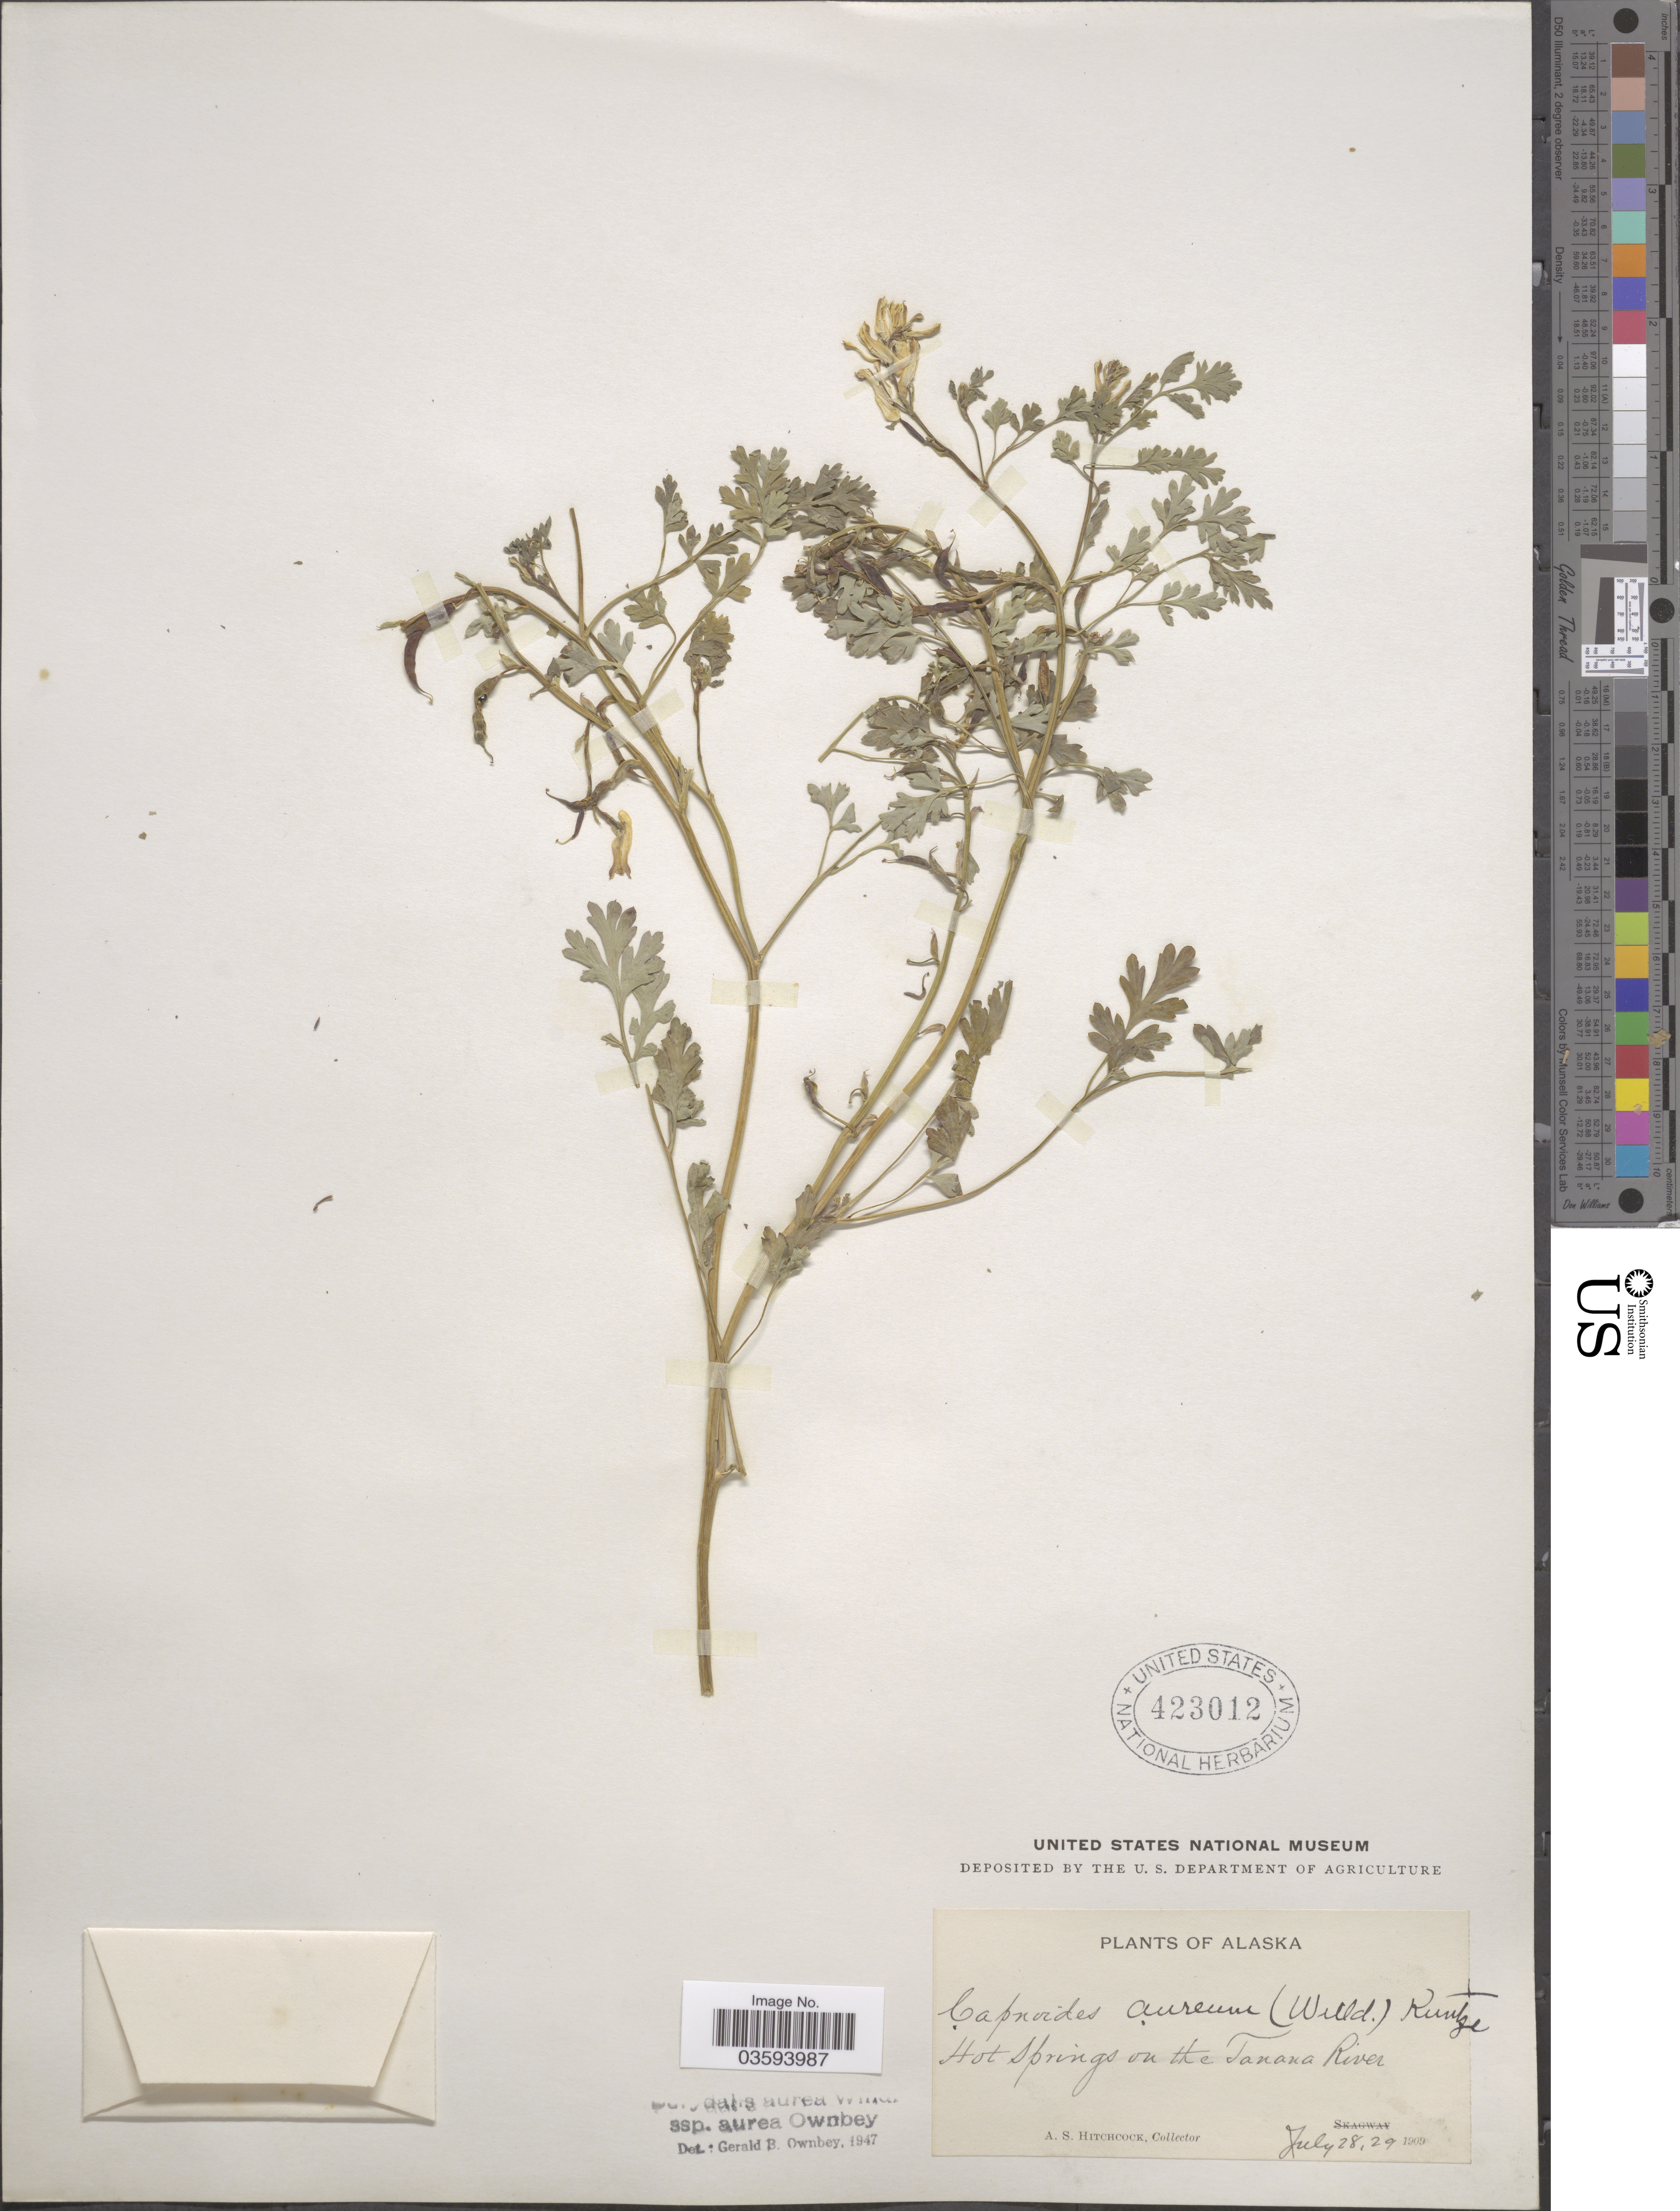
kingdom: Plantae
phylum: Tracheophyta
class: Magnoliopsida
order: Ranunculales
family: Papaveraceae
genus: Corydalis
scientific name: Corydalis aurea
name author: Willd.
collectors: A. S. Hitchcock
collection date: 1909-07-28/1909-07-29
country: United States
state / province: Alaska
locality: Hot Springs on the Tanana River.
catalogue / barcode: US 423012